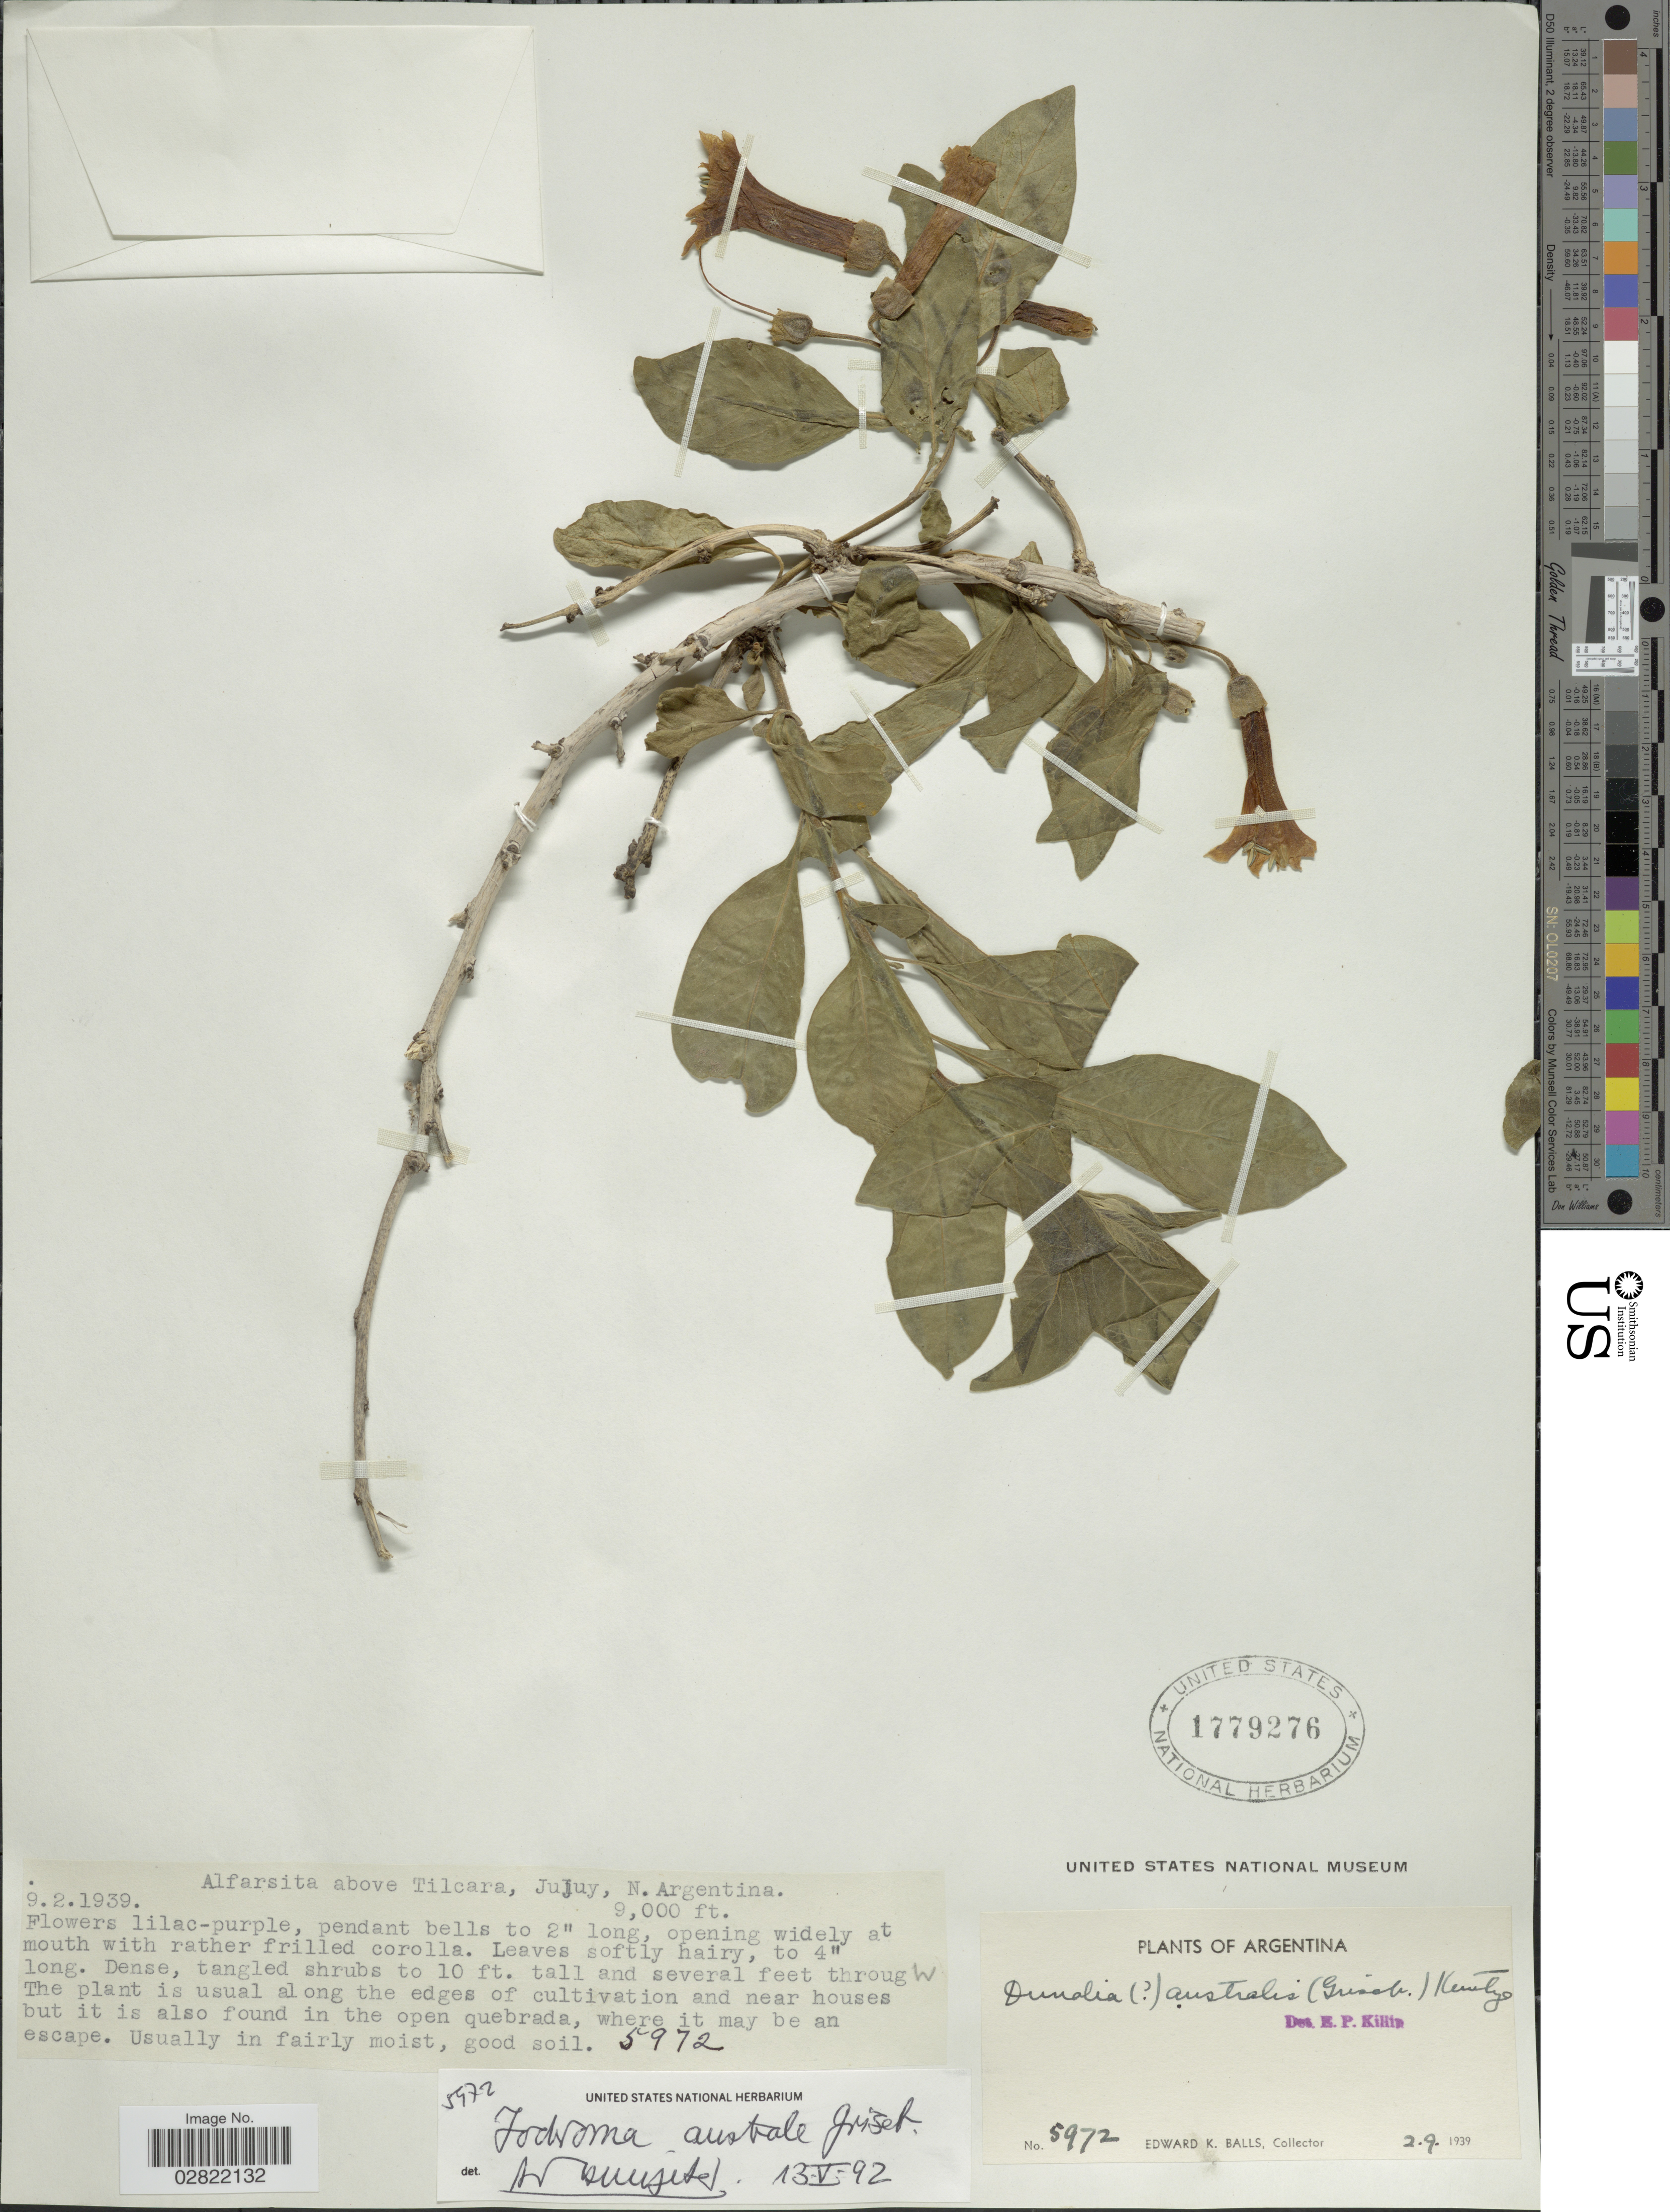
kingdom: Plantae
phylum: Tracheophyta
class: Magnoliopsida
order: Solanales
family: Solanaceae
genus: Iochroma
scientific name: Iochroma australe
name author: Griseb.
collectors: E. K. Balls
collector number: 5972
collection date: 1939-09-02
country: Argentina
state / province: Jujuy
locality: Alfarsita above Tilcara, Jujuy, N. Argentina.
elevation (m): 2743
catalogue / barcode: US 1779276